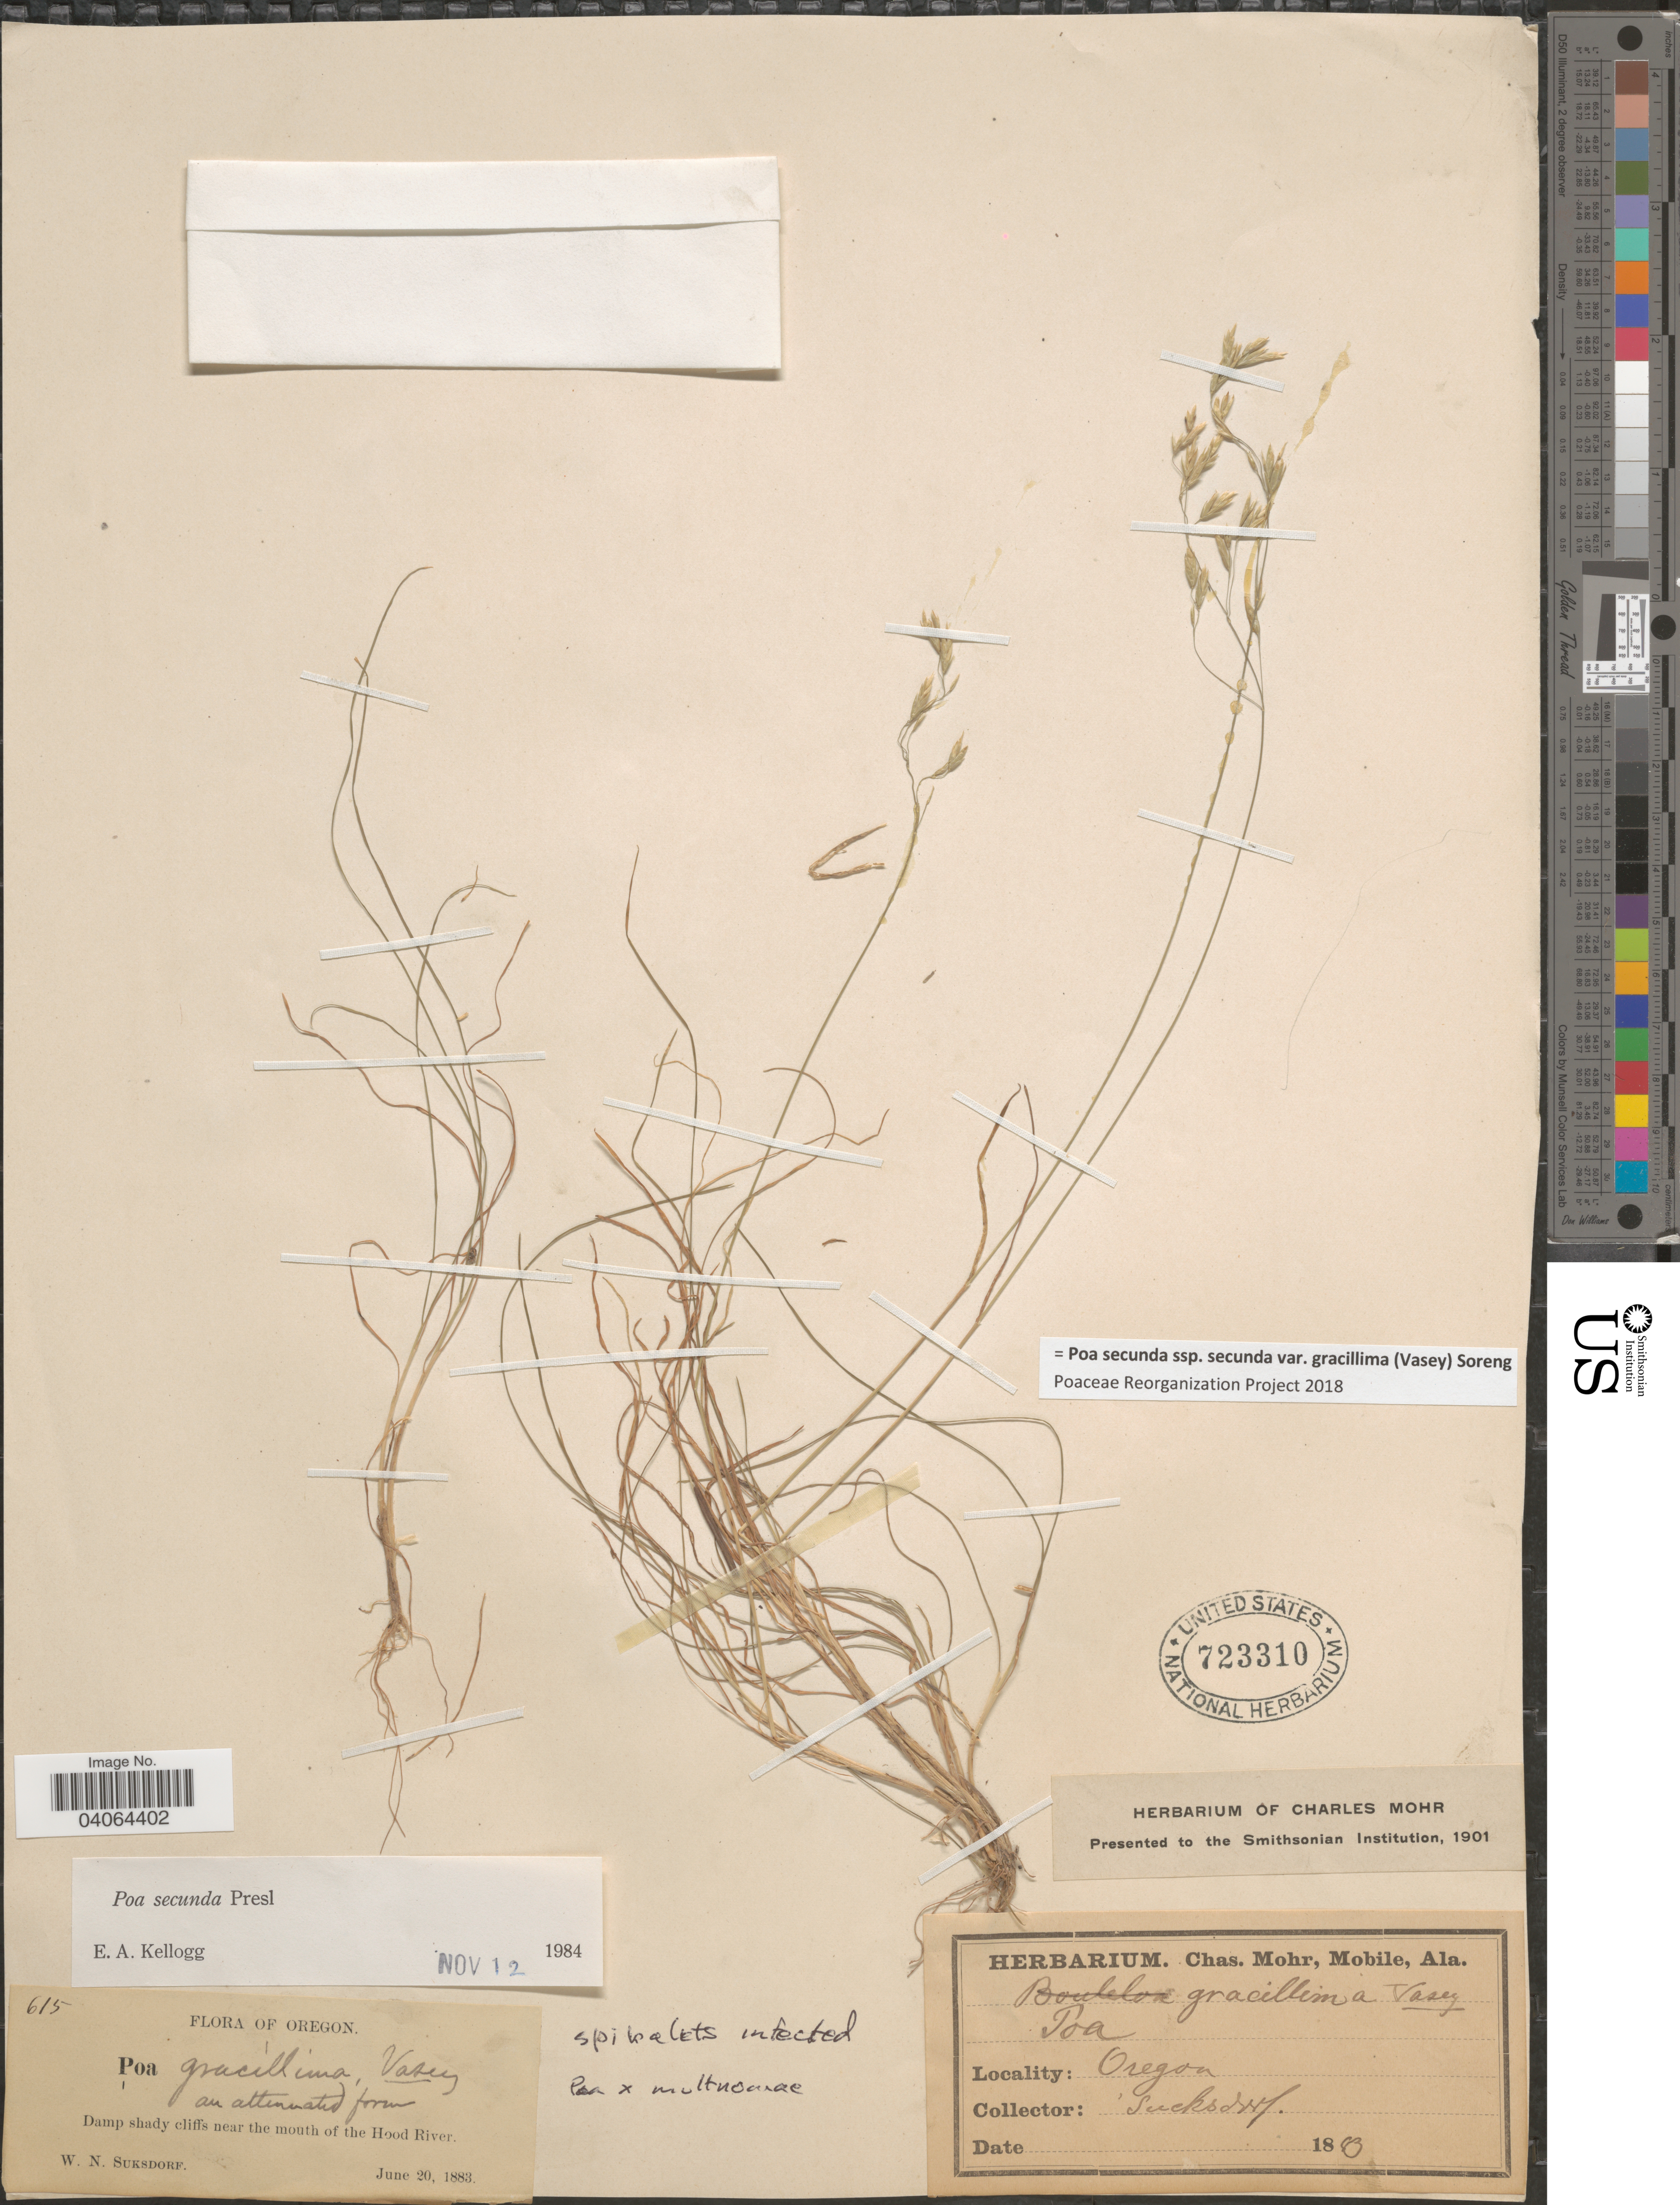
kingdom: Plantae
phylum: Tracheophyta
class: Liliopsida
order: Poales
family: Poaceae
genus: Poa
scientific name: Poa secunda subsp. secunda var. gracillima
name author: (Vasey) Soreng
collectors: W. N. Suksdorf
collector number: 615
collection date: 1883-06-20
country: United States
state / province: Oregon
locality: Damp shady cliffs near the mouth of the Hood River.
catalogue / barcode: US 723310